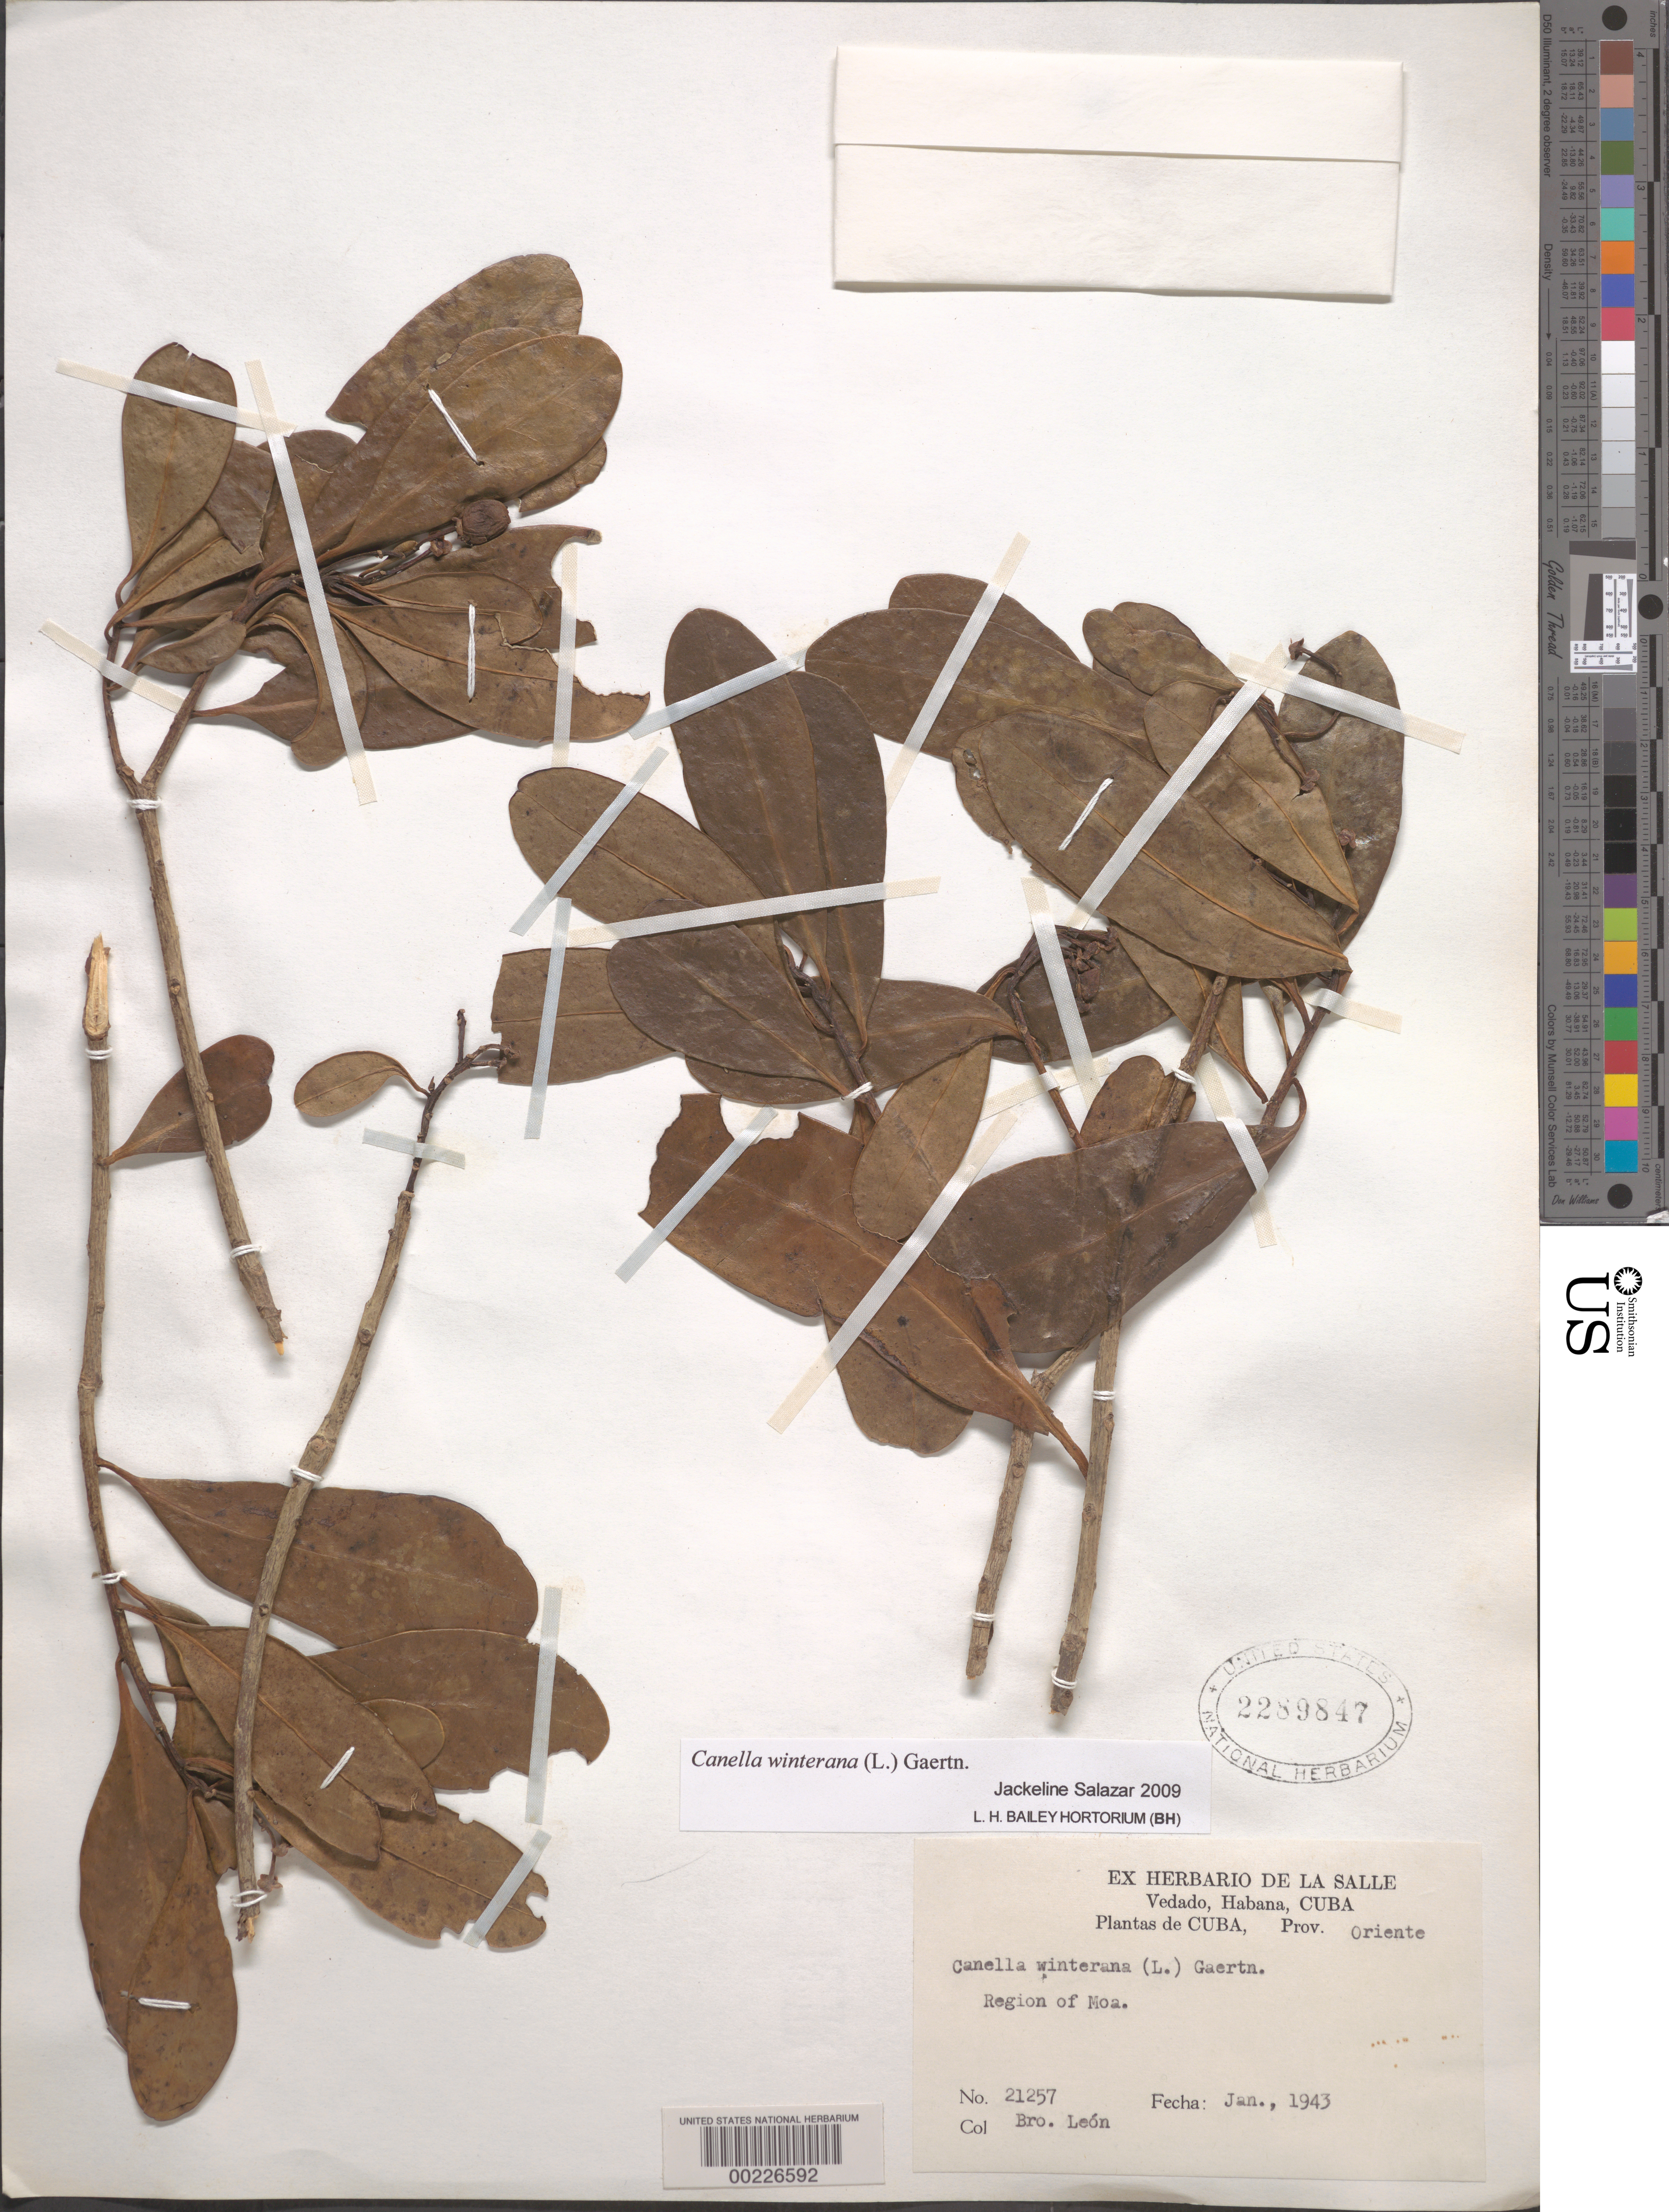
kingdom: Plantae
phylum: Tracheophyta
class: Magnoliopsida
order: Canellales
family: Canellaceae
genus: Canella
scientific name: Canella winterana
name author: (L.) Gaertn.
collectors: Bro. León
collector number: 21257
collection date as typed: Jan 1943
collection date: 1943-01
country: Cuba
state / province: Oriente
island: Greater Antilles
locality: Region of moa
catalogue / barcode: US 2289847